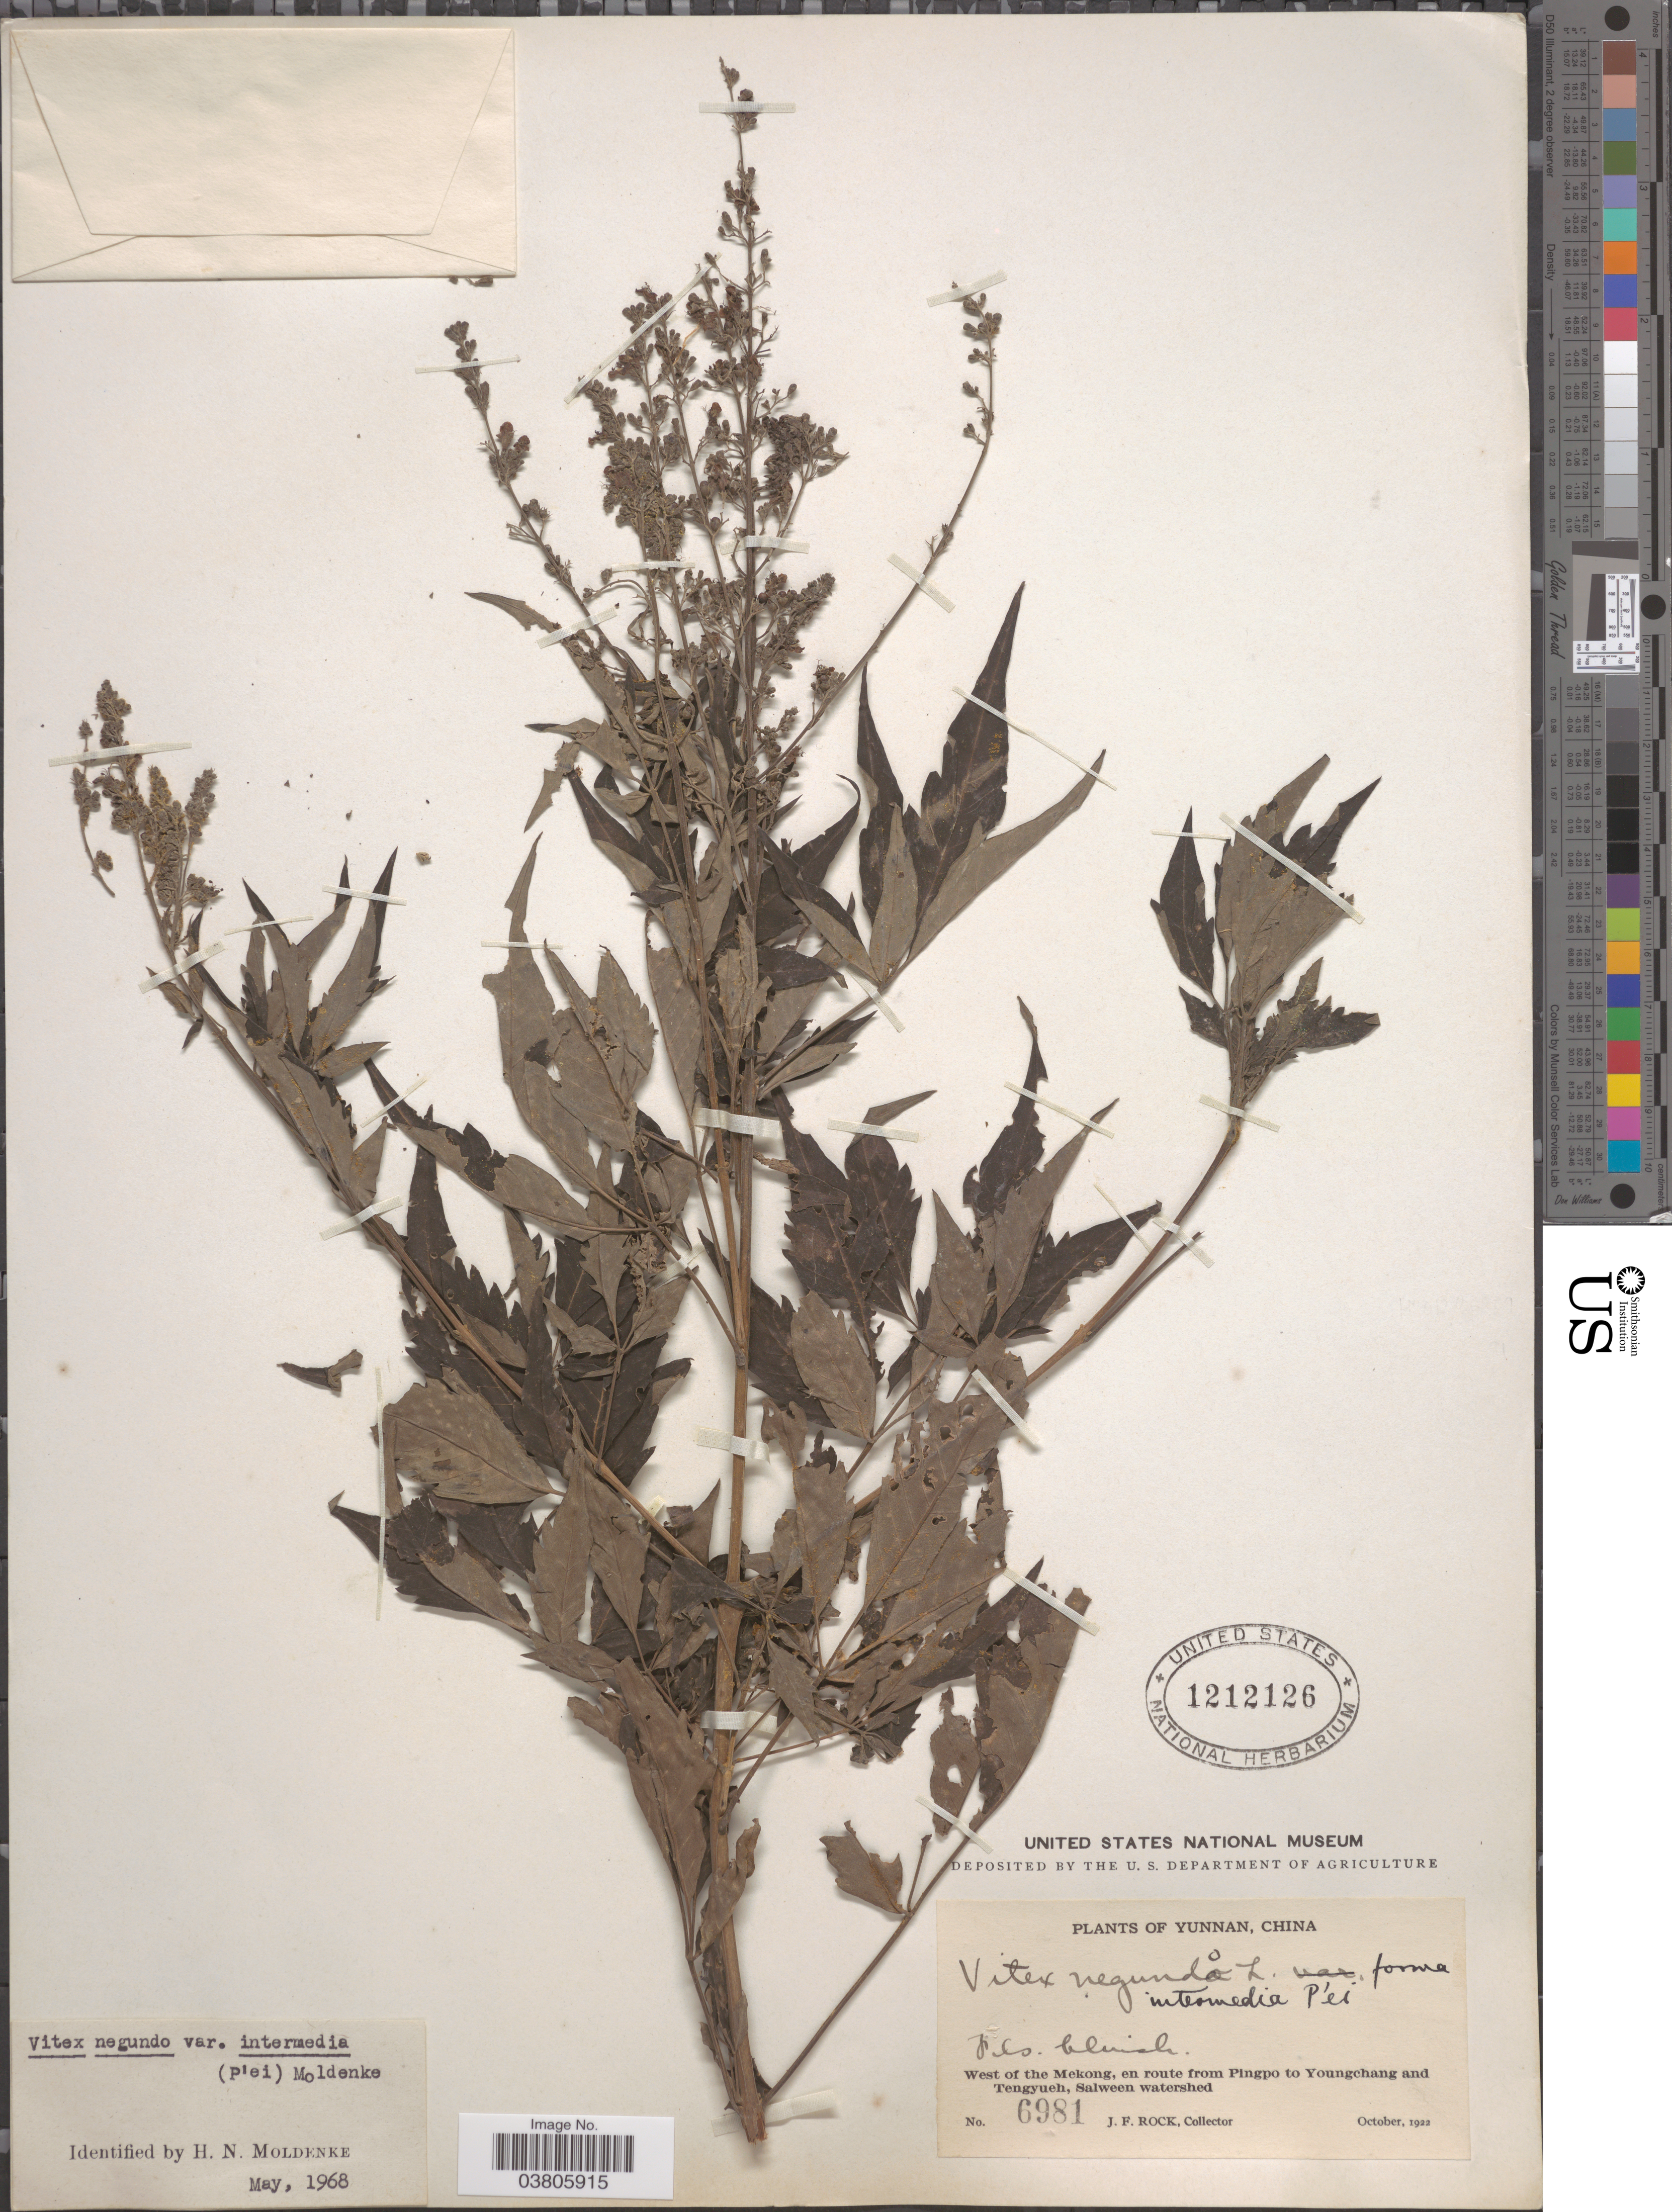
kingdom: Plantae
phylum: Tracheophyta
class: Magnoliopsida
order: Lamiales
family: Lamiaceae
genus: Vitex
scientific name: Vitex negundo var. intermedia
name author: (C. Pei) Moldenke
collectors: J. Rock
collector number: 6981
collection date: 1922-10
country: China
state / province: Yunnan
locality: West of the Mekong, en route from Pingpo to Youngchang and Tengyueh, Salween watershed.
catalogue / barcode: US 1212126